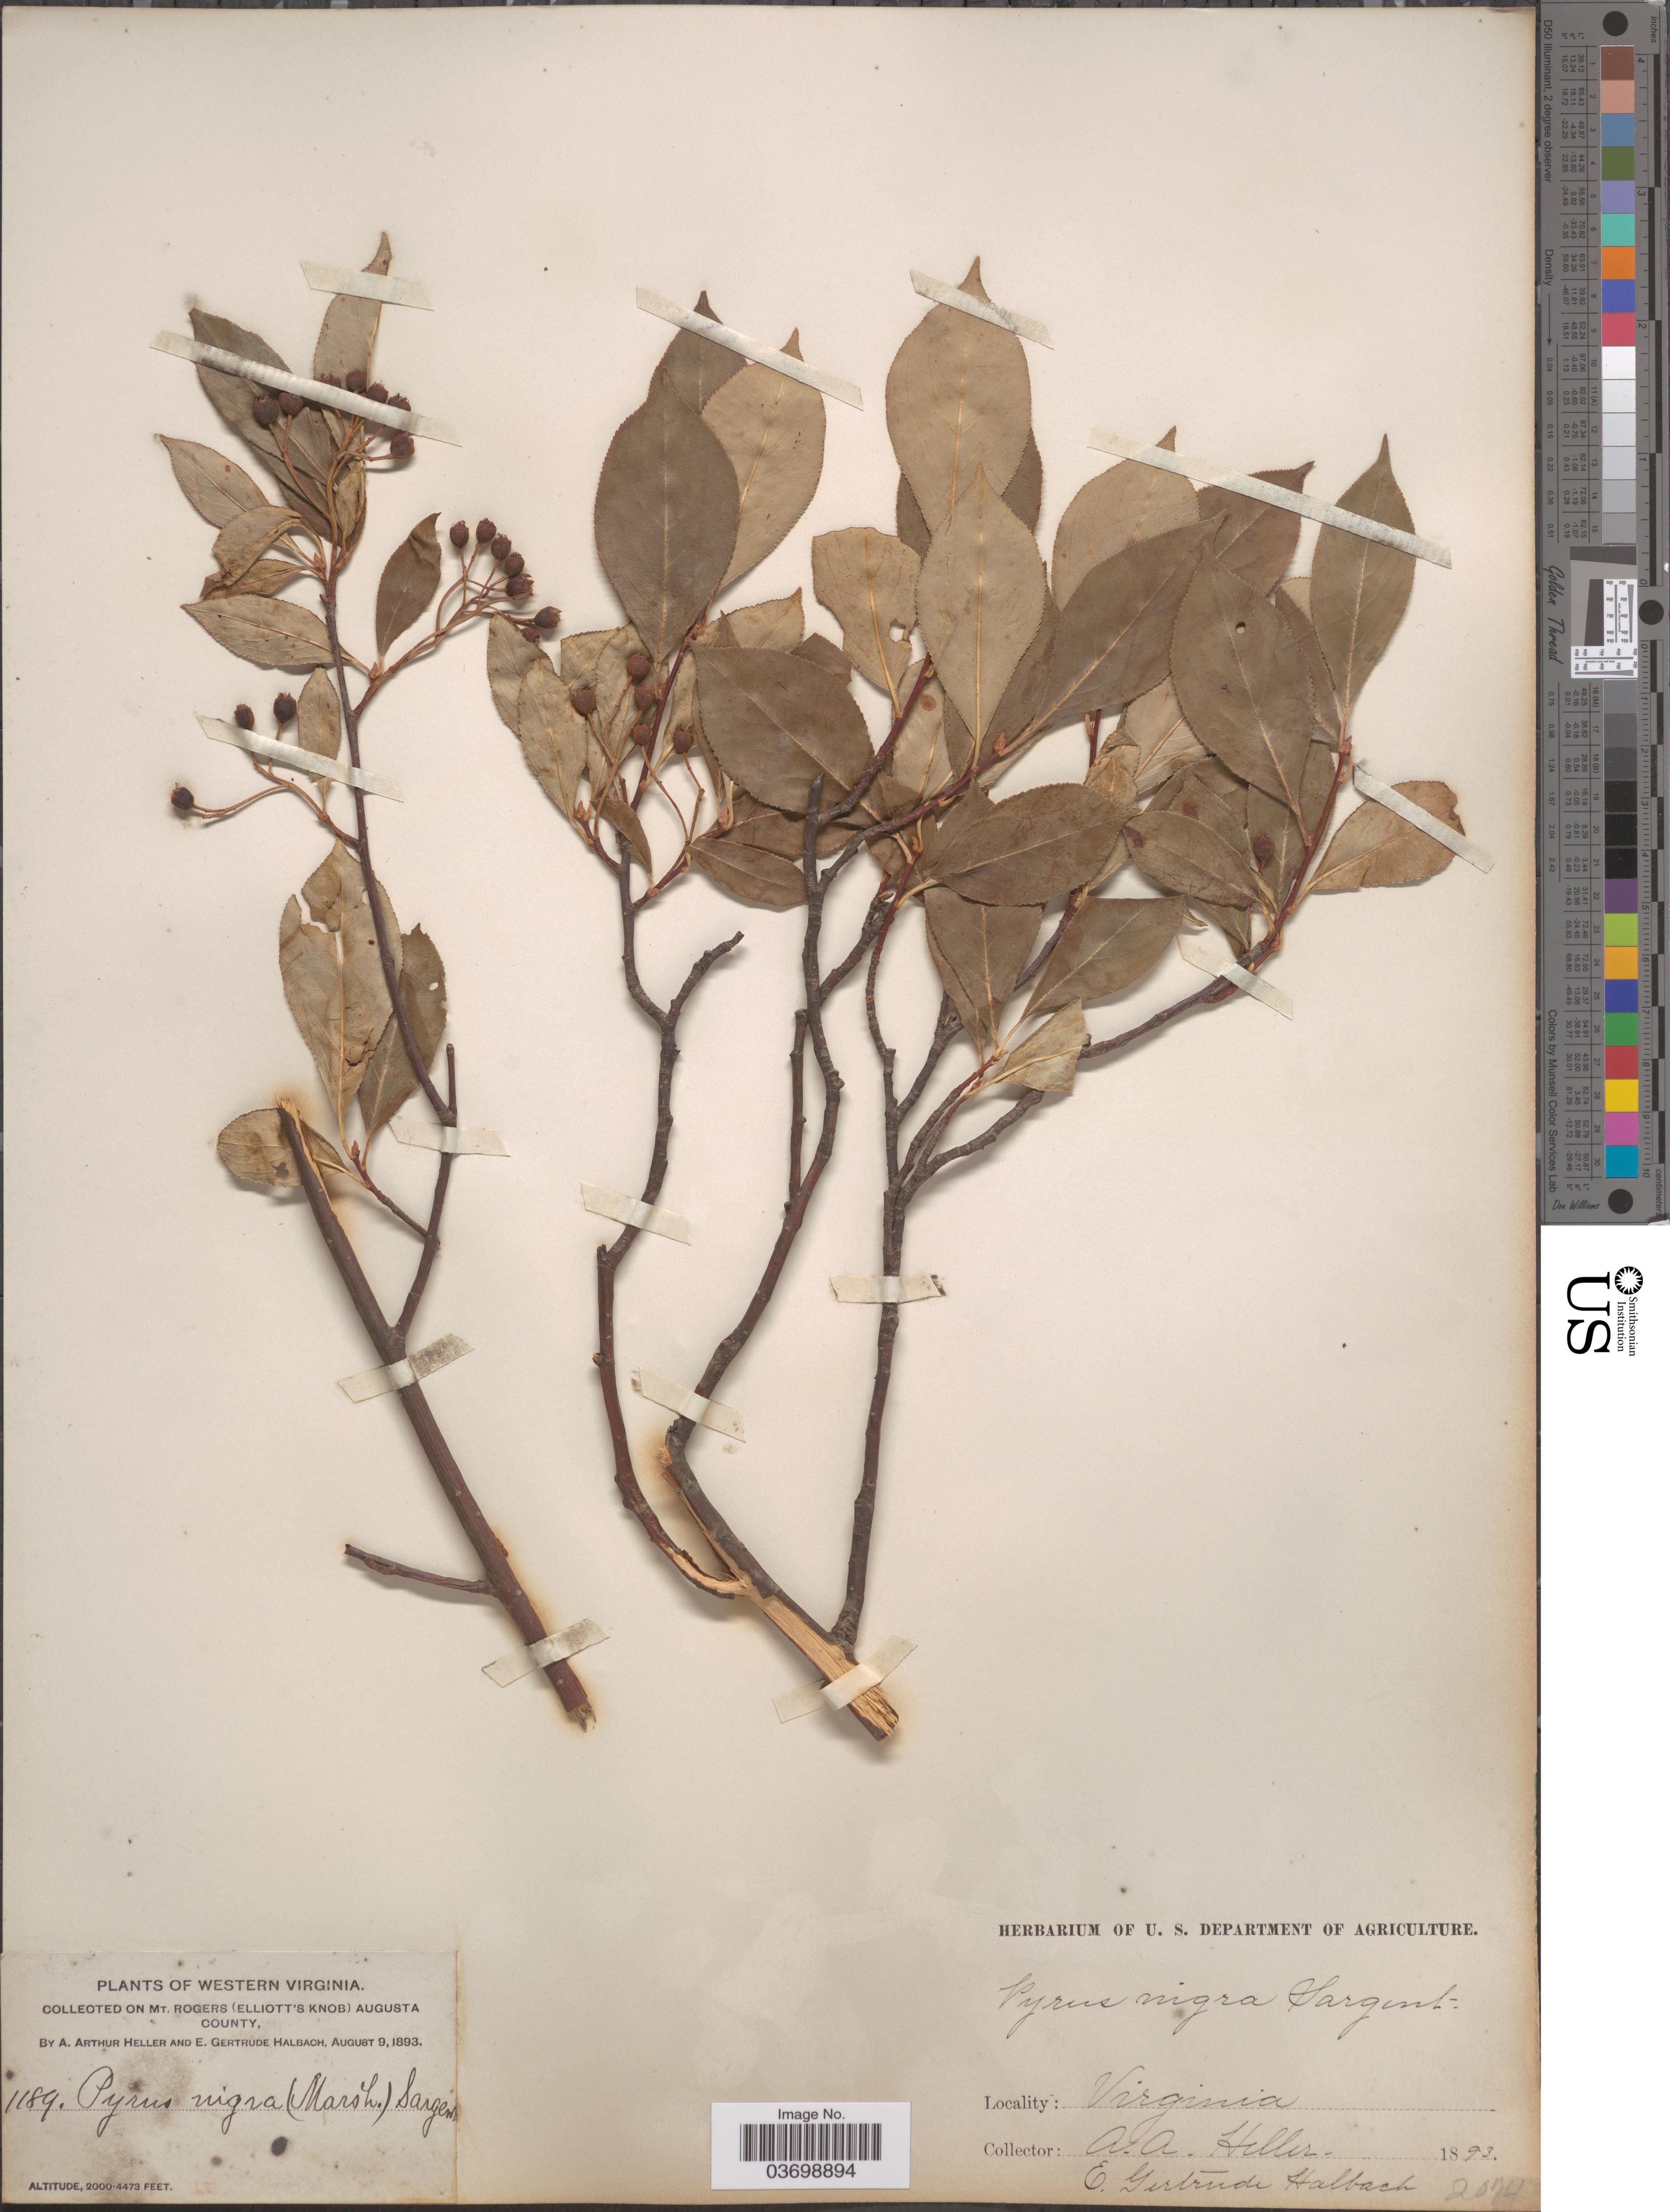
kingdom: Plantae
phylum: Tracheophyta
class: Magnoliopsida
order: Rosales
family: Rosaceae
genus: Aronia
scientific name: Aronia melanocarpa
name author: (Michx.) Elliott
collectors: A. A. Heller & E. G. Halbach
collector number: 1189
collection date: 1893-08-09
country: United States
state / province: Virginia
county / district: Augusta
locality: Western Virginia. On Mt. Rogers (Elliott's Knob) Augusta County.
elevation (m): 610